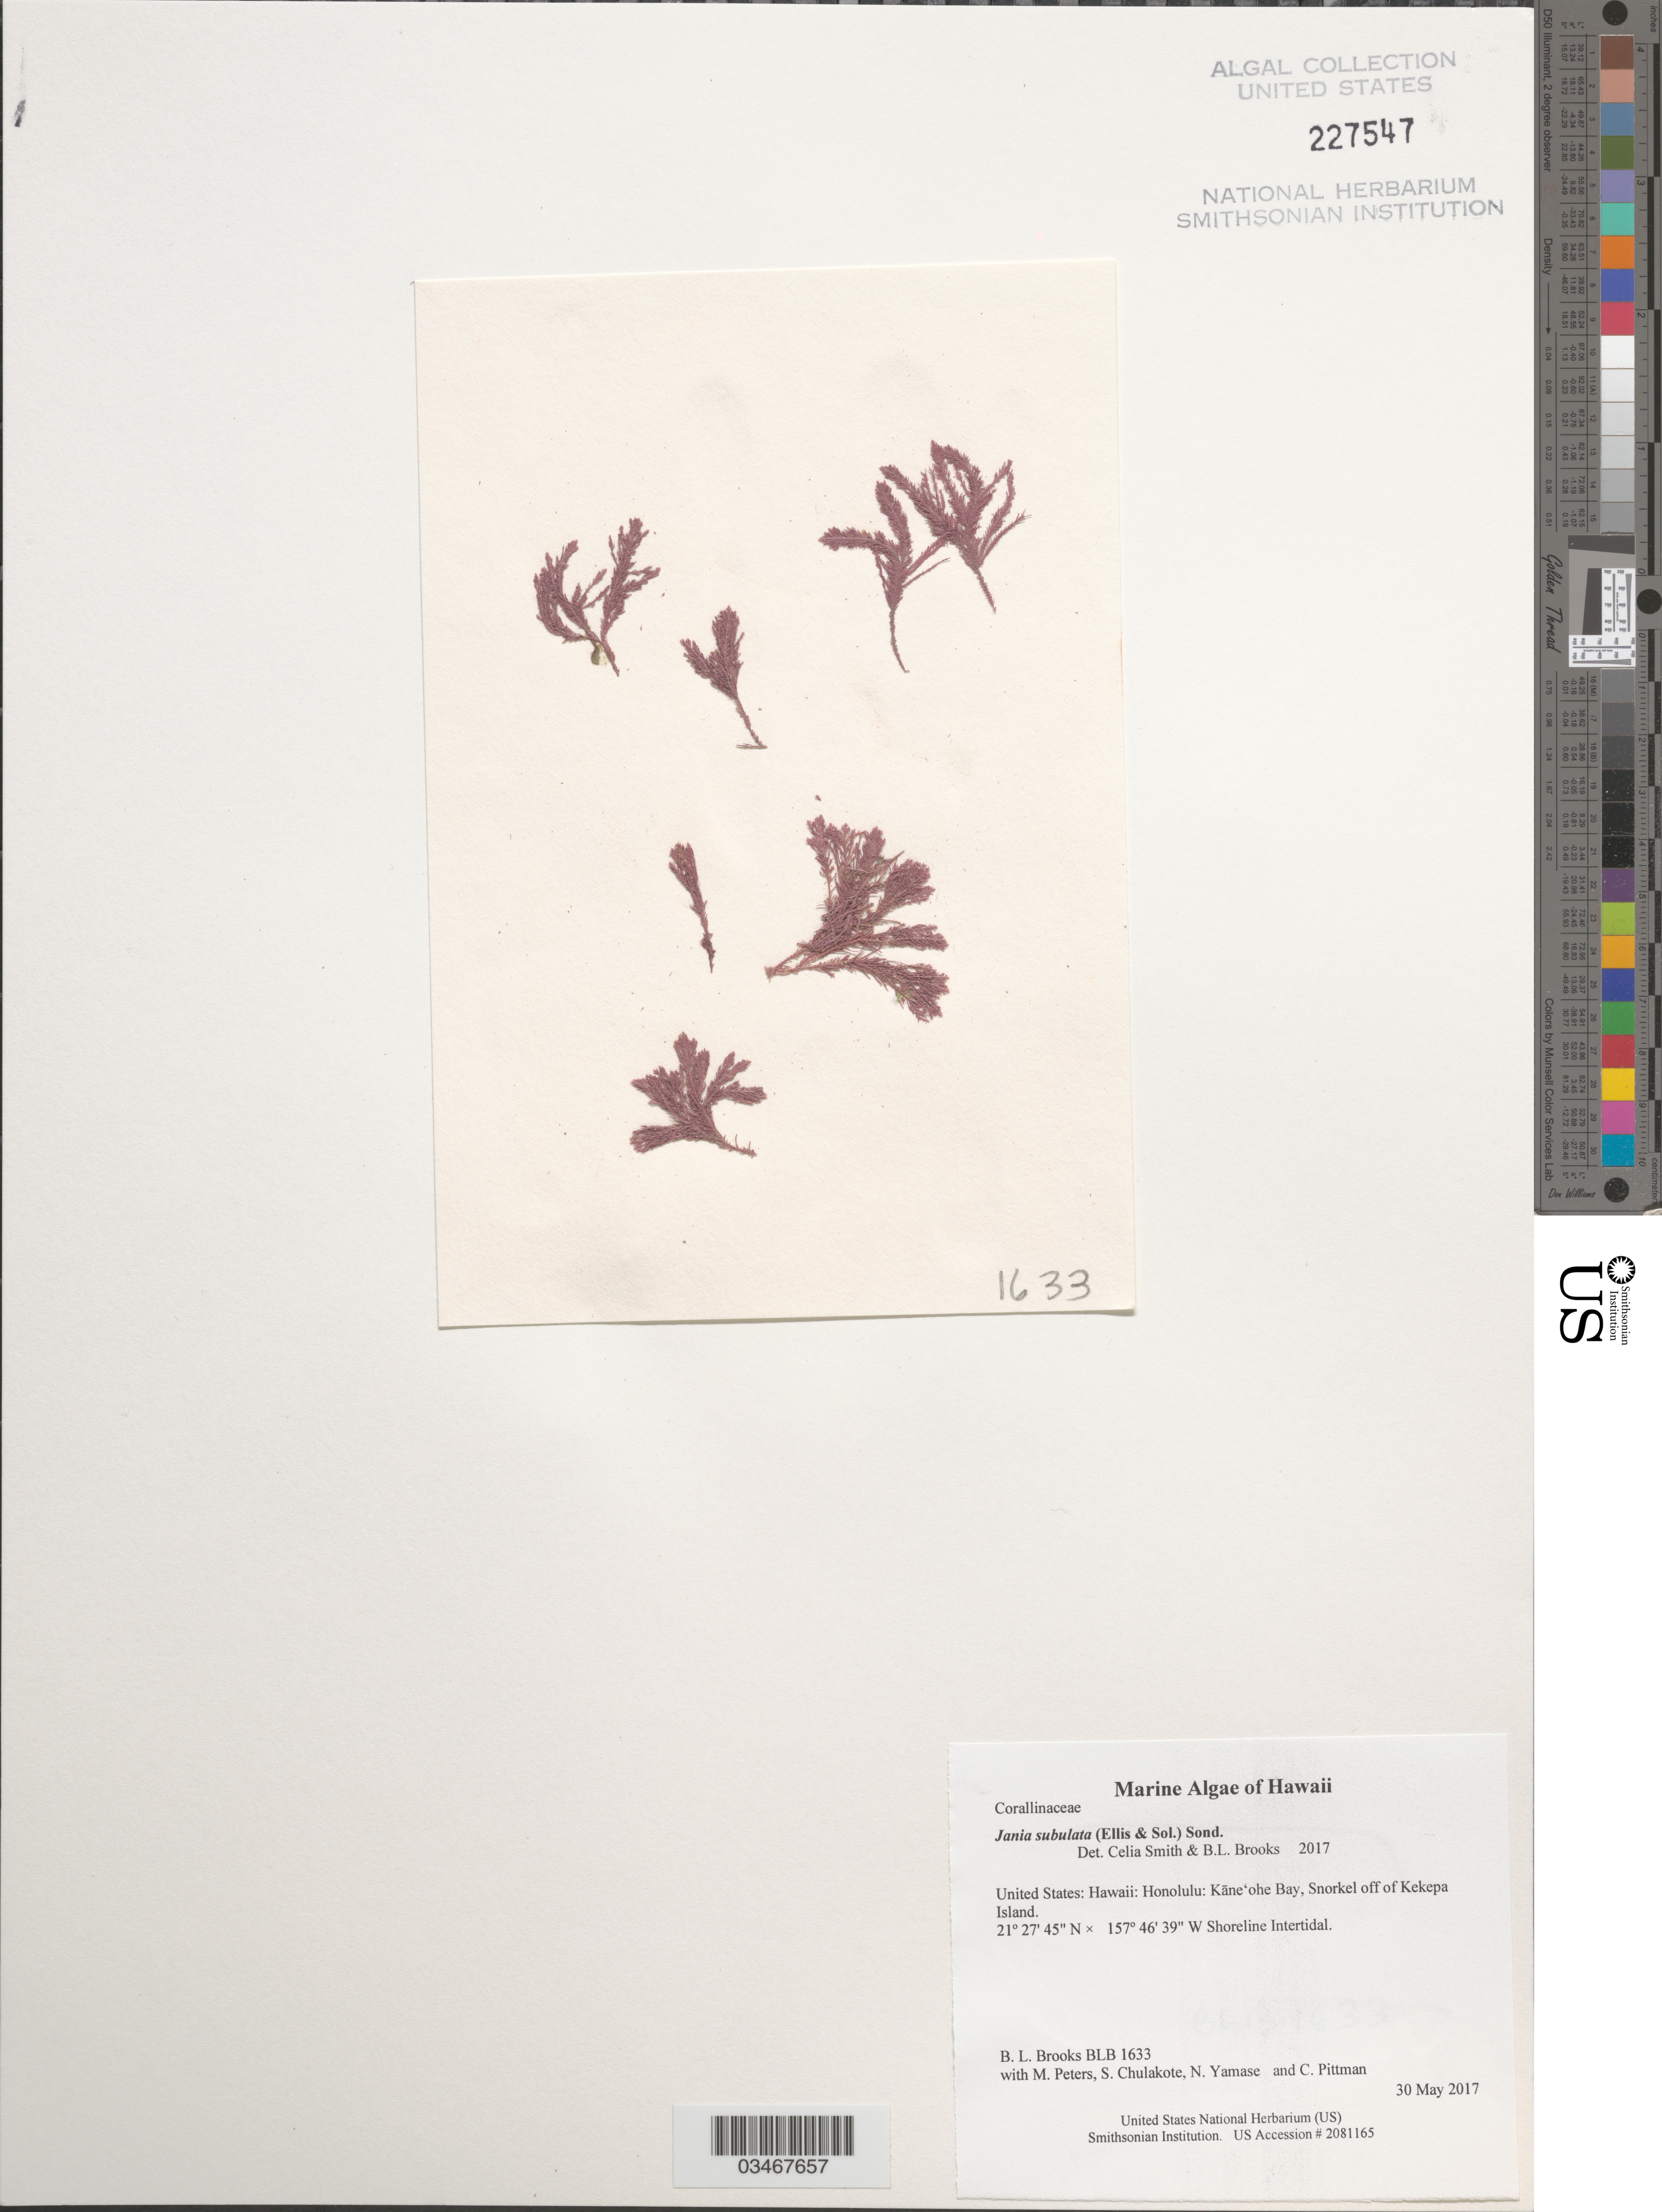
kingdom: Plantae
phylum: Rhodophyta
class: Florideophyceae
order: Corallinales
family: Corallinaceae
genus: Jania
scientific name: Jania subulata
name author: (Ellis & Sol.) Sond.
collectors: B. Brooks, M. Peters, S. Chulakote, N. Yamase & C. Pittman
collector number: BLB 1633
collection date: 2017-05-30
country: United States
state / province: Hawaii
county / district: Honolulu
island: Oahu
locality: Honolulu: Kāne'ohe Bay, Snorkel off of Kekepa Island.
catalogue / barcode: US 227547